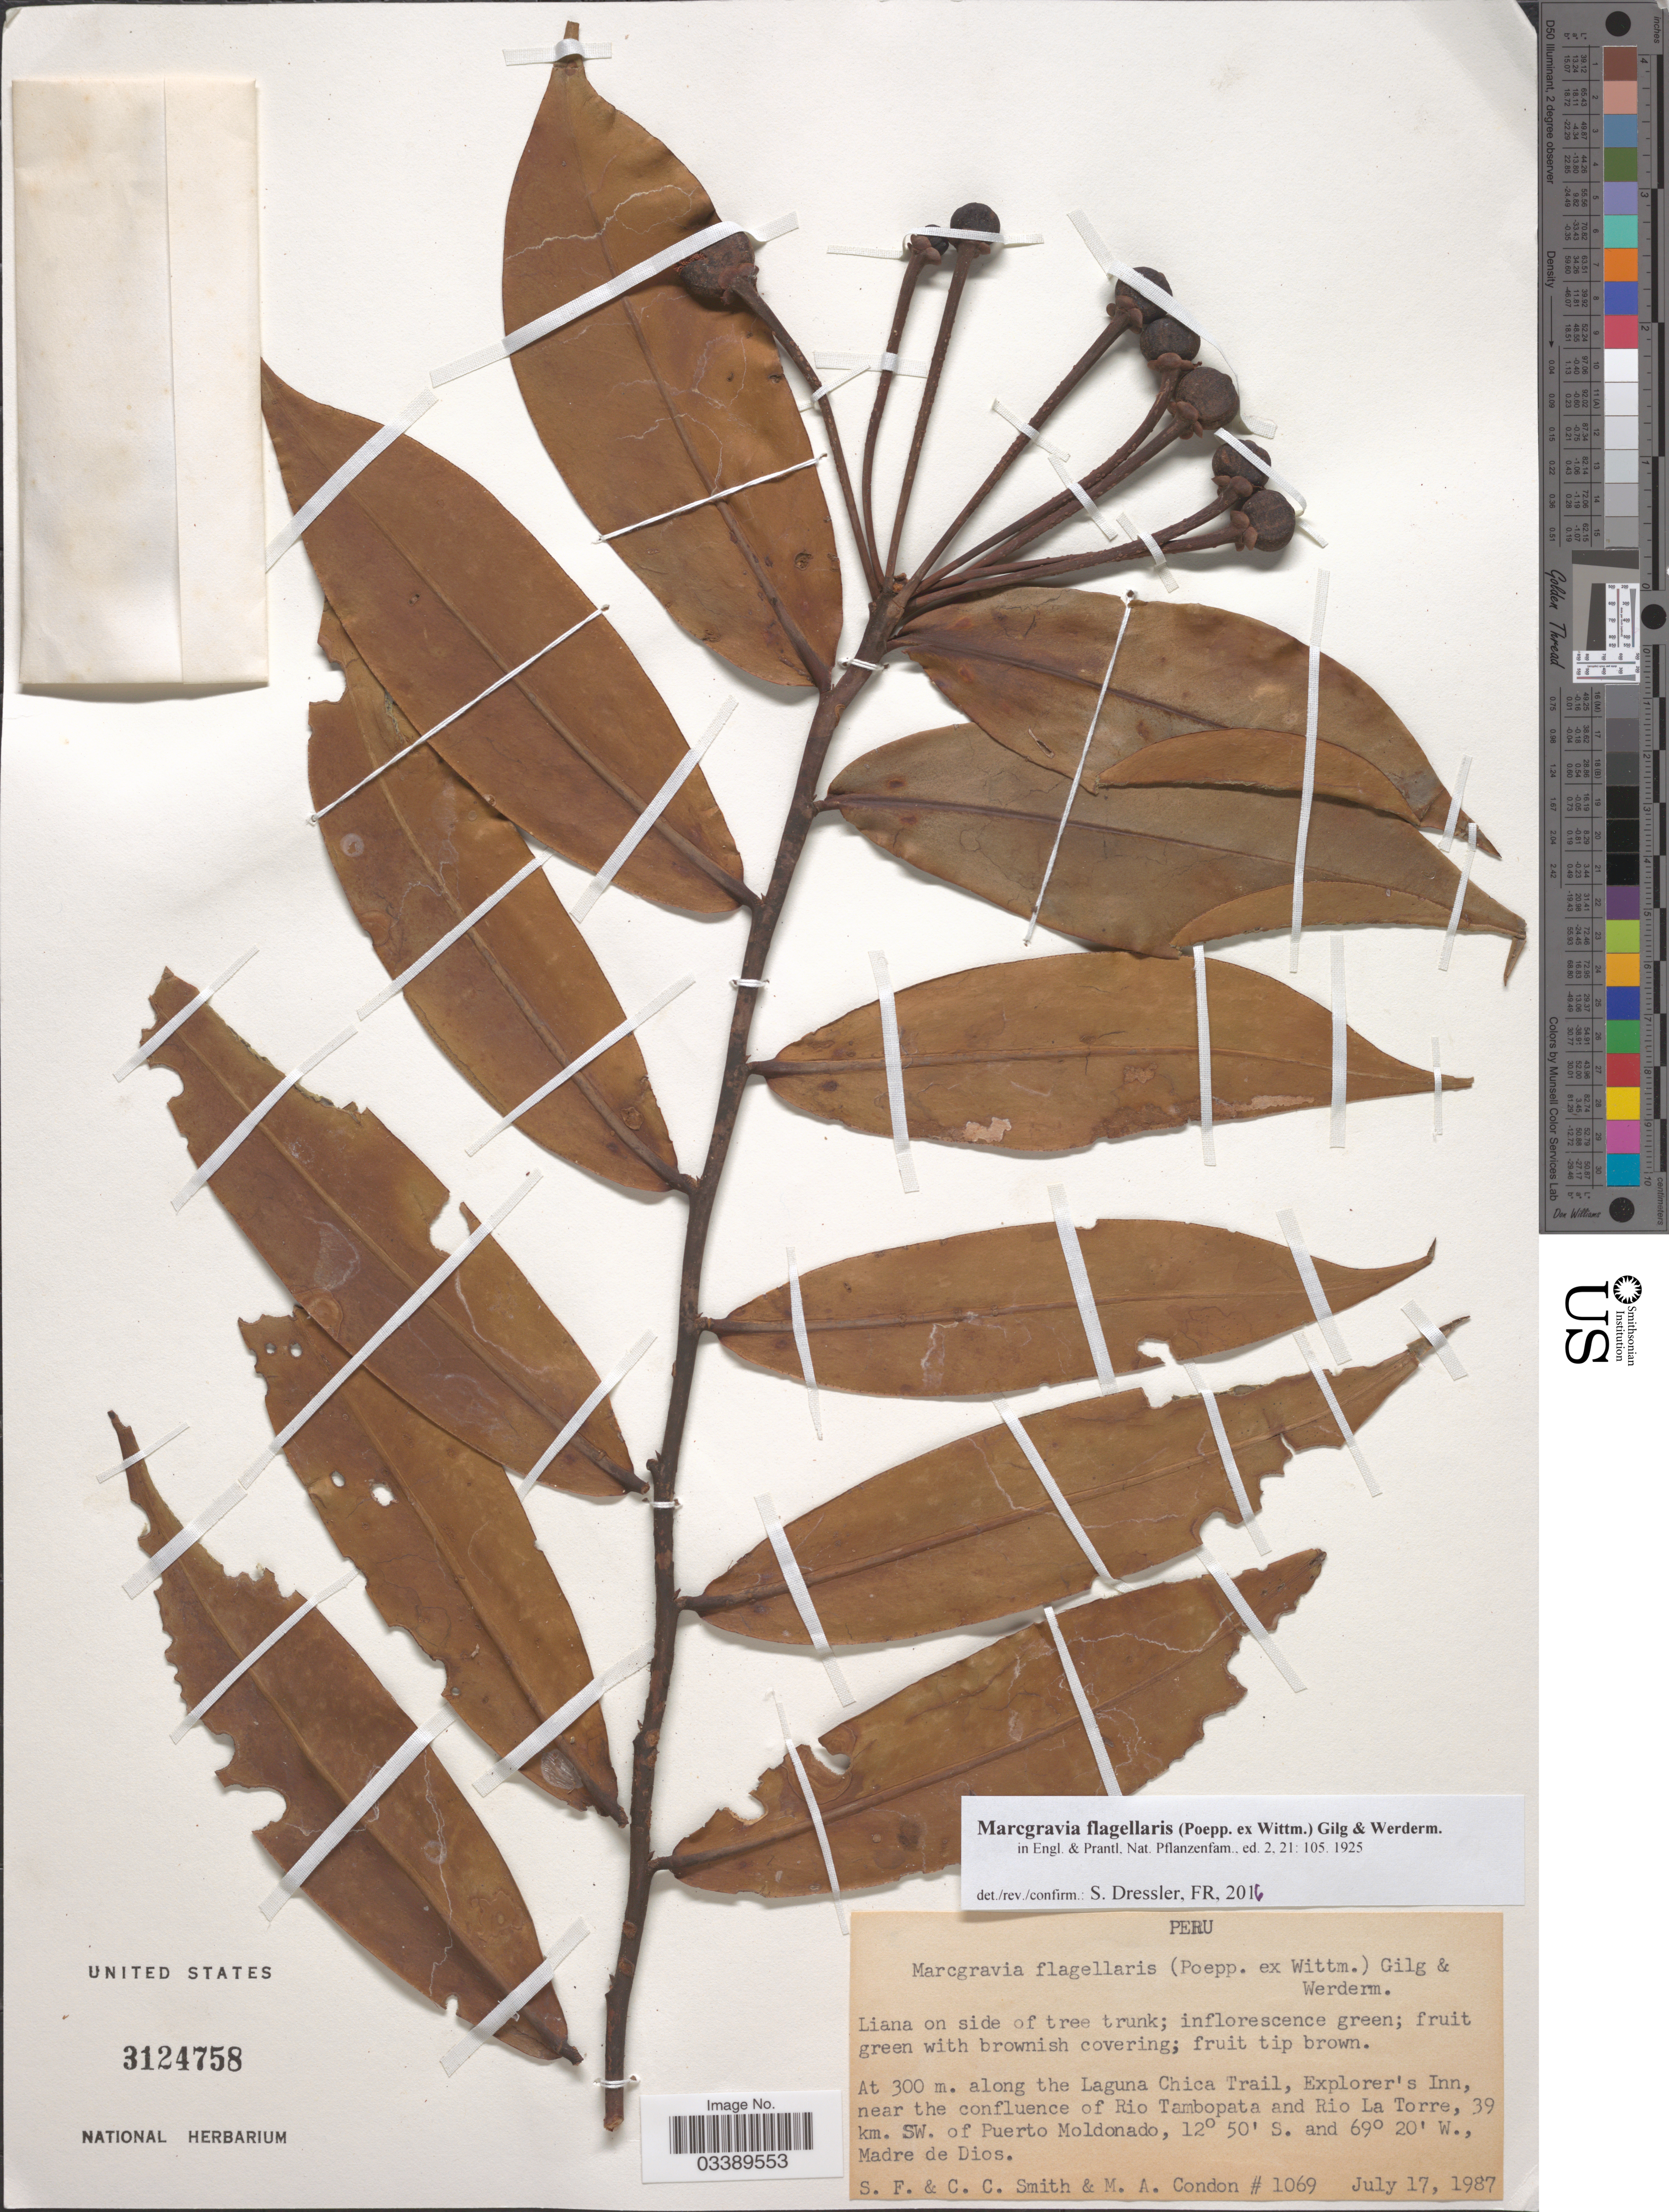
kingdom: Plantae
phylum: Tracheophyta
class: Magnoliopsida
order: Ericales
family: Marcgraviaceae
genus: Marcgravia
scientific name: Marcgravia flagellaris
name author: (Poepp. ex Wittm.) Poepp. ex Gilg & Werderm.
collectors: S.F. Smith, C. C. Smith & M. Condon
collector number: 1069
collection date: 1987-07-17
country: Peru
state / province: Madre de Dios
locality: Along the Laguna Chica Trail, Explorer's Inn, near the confluence of Rio Tambopata and Rio La Torre, 39 km. SW. of Puerto Moldonado.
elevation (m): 300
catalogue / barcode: US 3124758